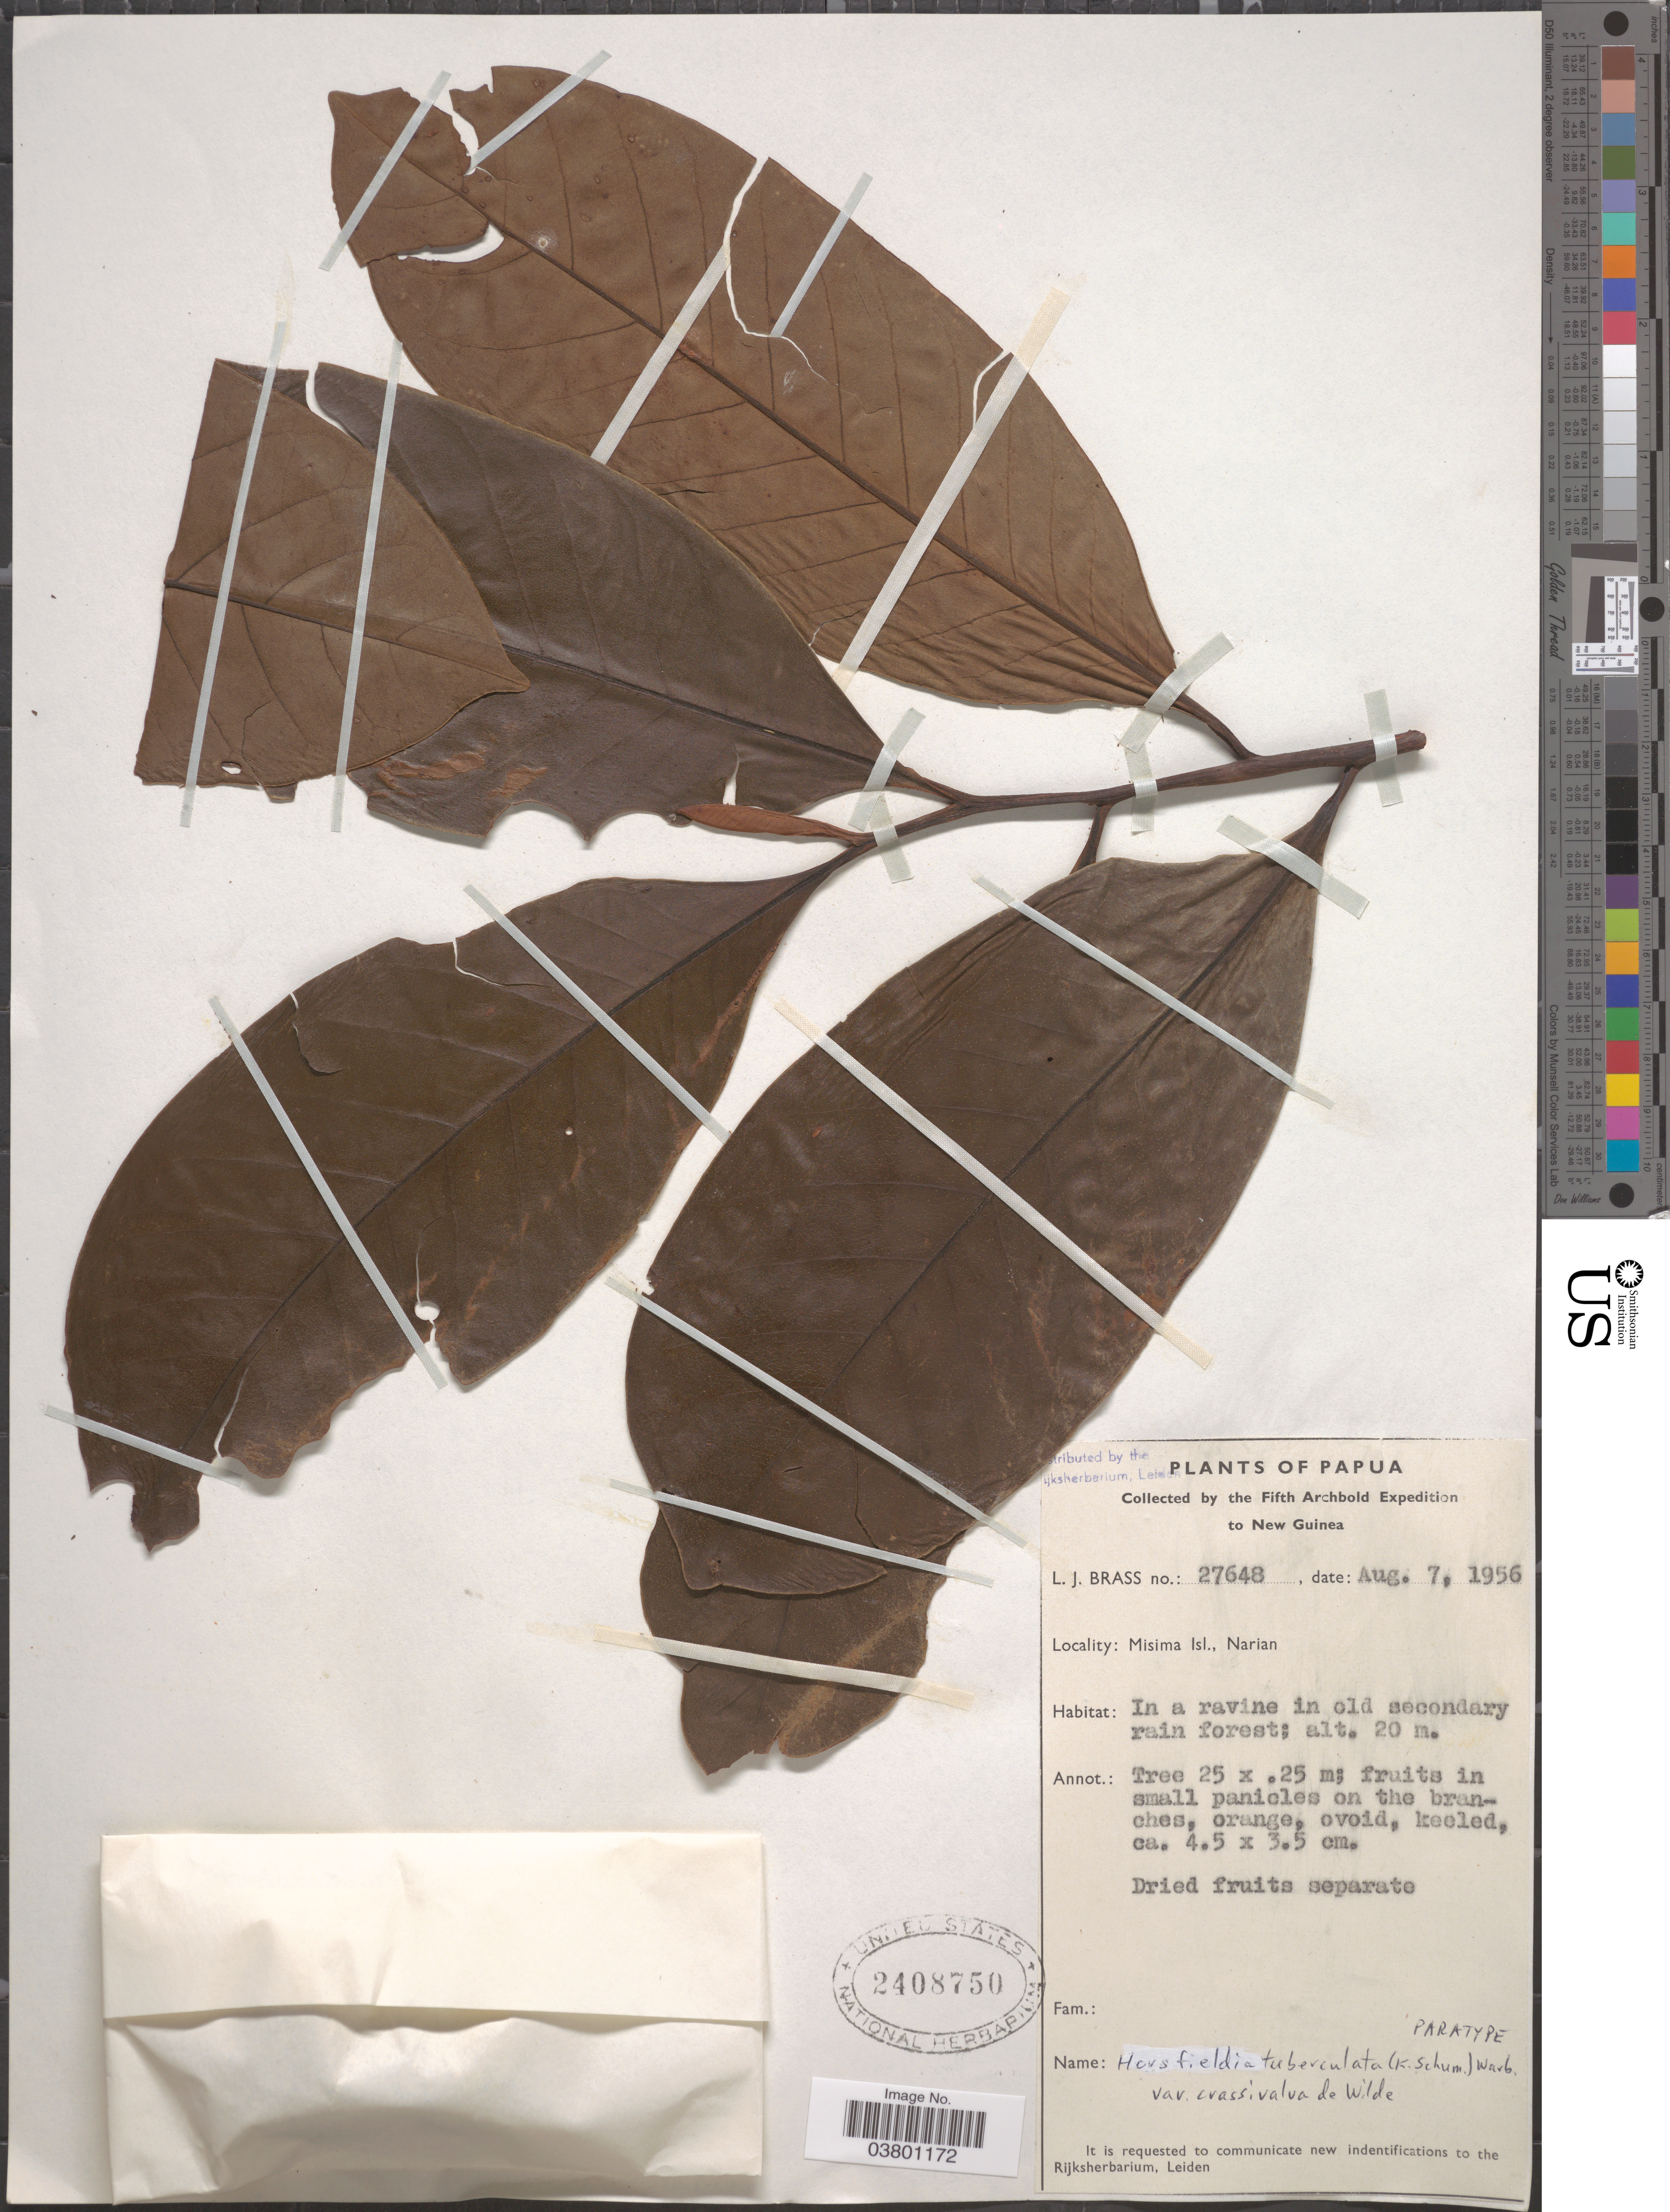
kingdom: Plantae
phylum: Tracheophyta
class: Magnoliopsida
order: Magnoliales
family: Myristicaceae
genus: Horsfieldia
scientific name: Horsfieldia tuberculata var. crassivalva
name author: W.J. de Wilde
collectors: L. J. Brass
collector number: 27648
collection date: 1956-08-07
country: Papua New Guinea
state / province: Milne Bay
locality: Papua. New Guinea. Misima Isl., Narian.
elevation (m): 20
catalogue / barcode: US 2408750